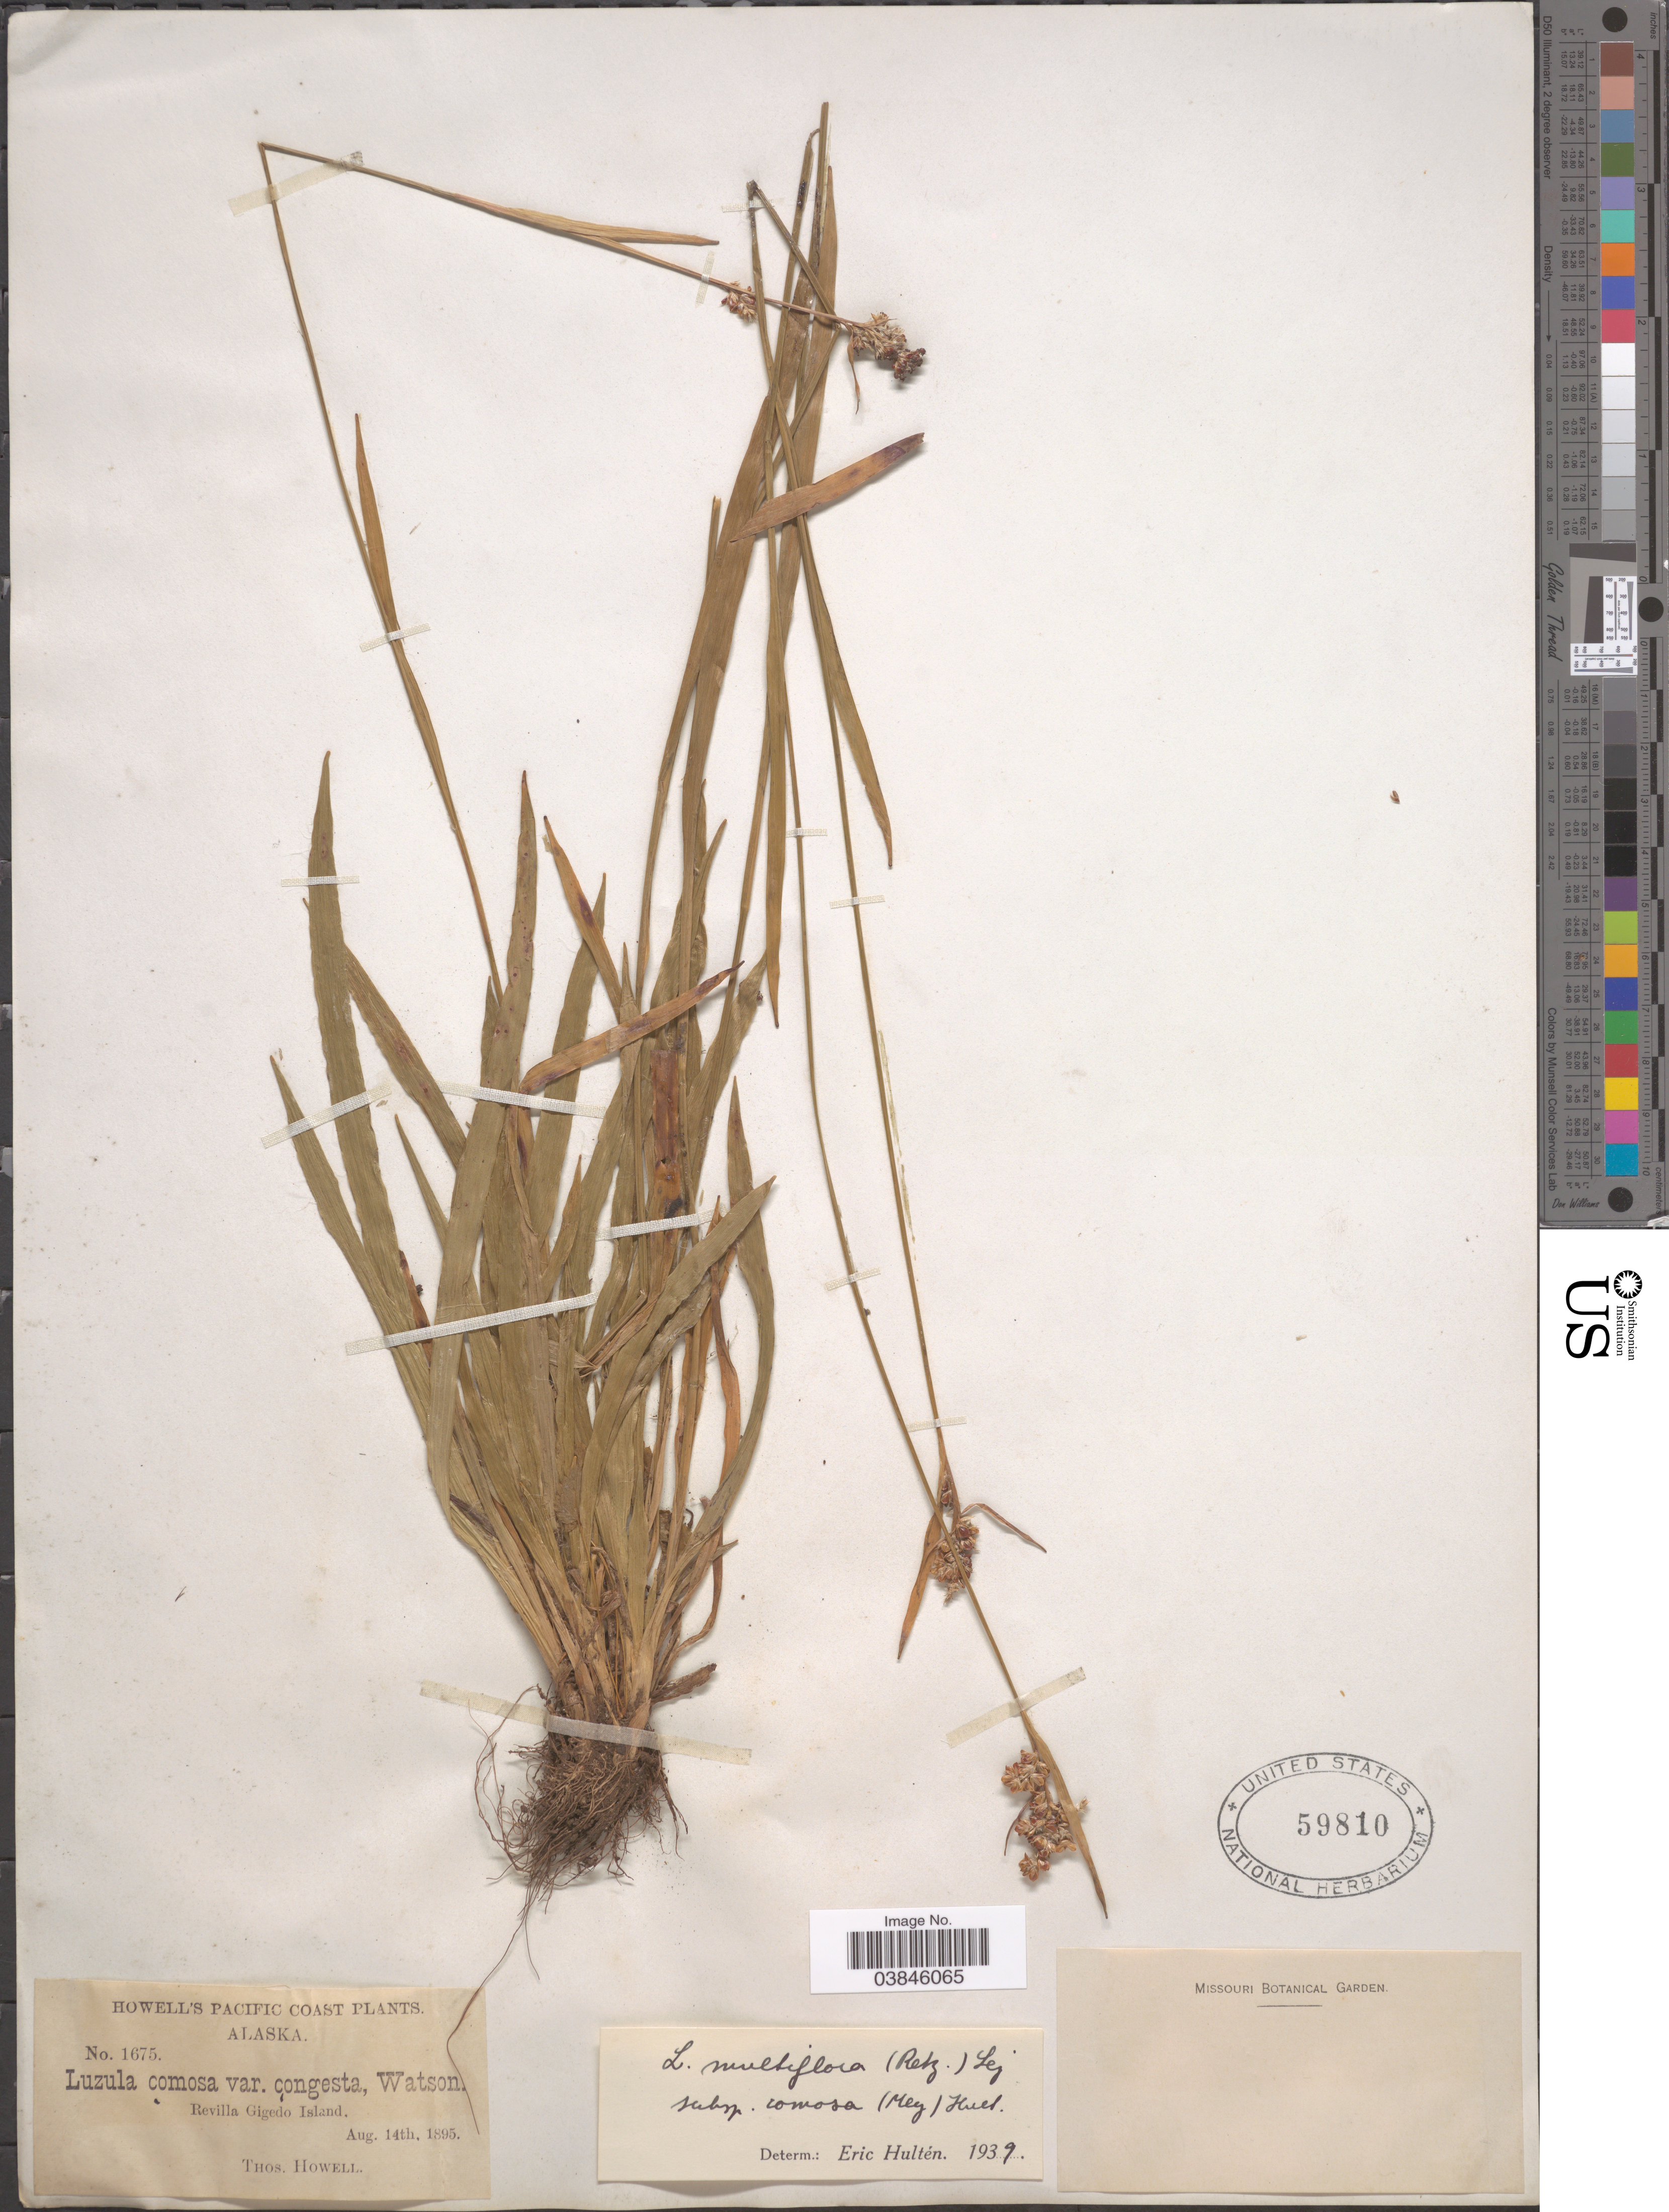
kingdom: Plantae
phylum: Tracheophyta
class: Liliopsida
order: Poales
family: Juncaceae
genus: Luzula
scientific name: Luzula multiflora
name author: (Ehrh.) Lej.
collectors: T. Howell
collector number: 1675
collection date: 1895-08-14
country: United States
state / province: Alaska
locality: Howell's Pacific Coast. Revilla Gigedo Island.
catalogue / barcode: US 59810